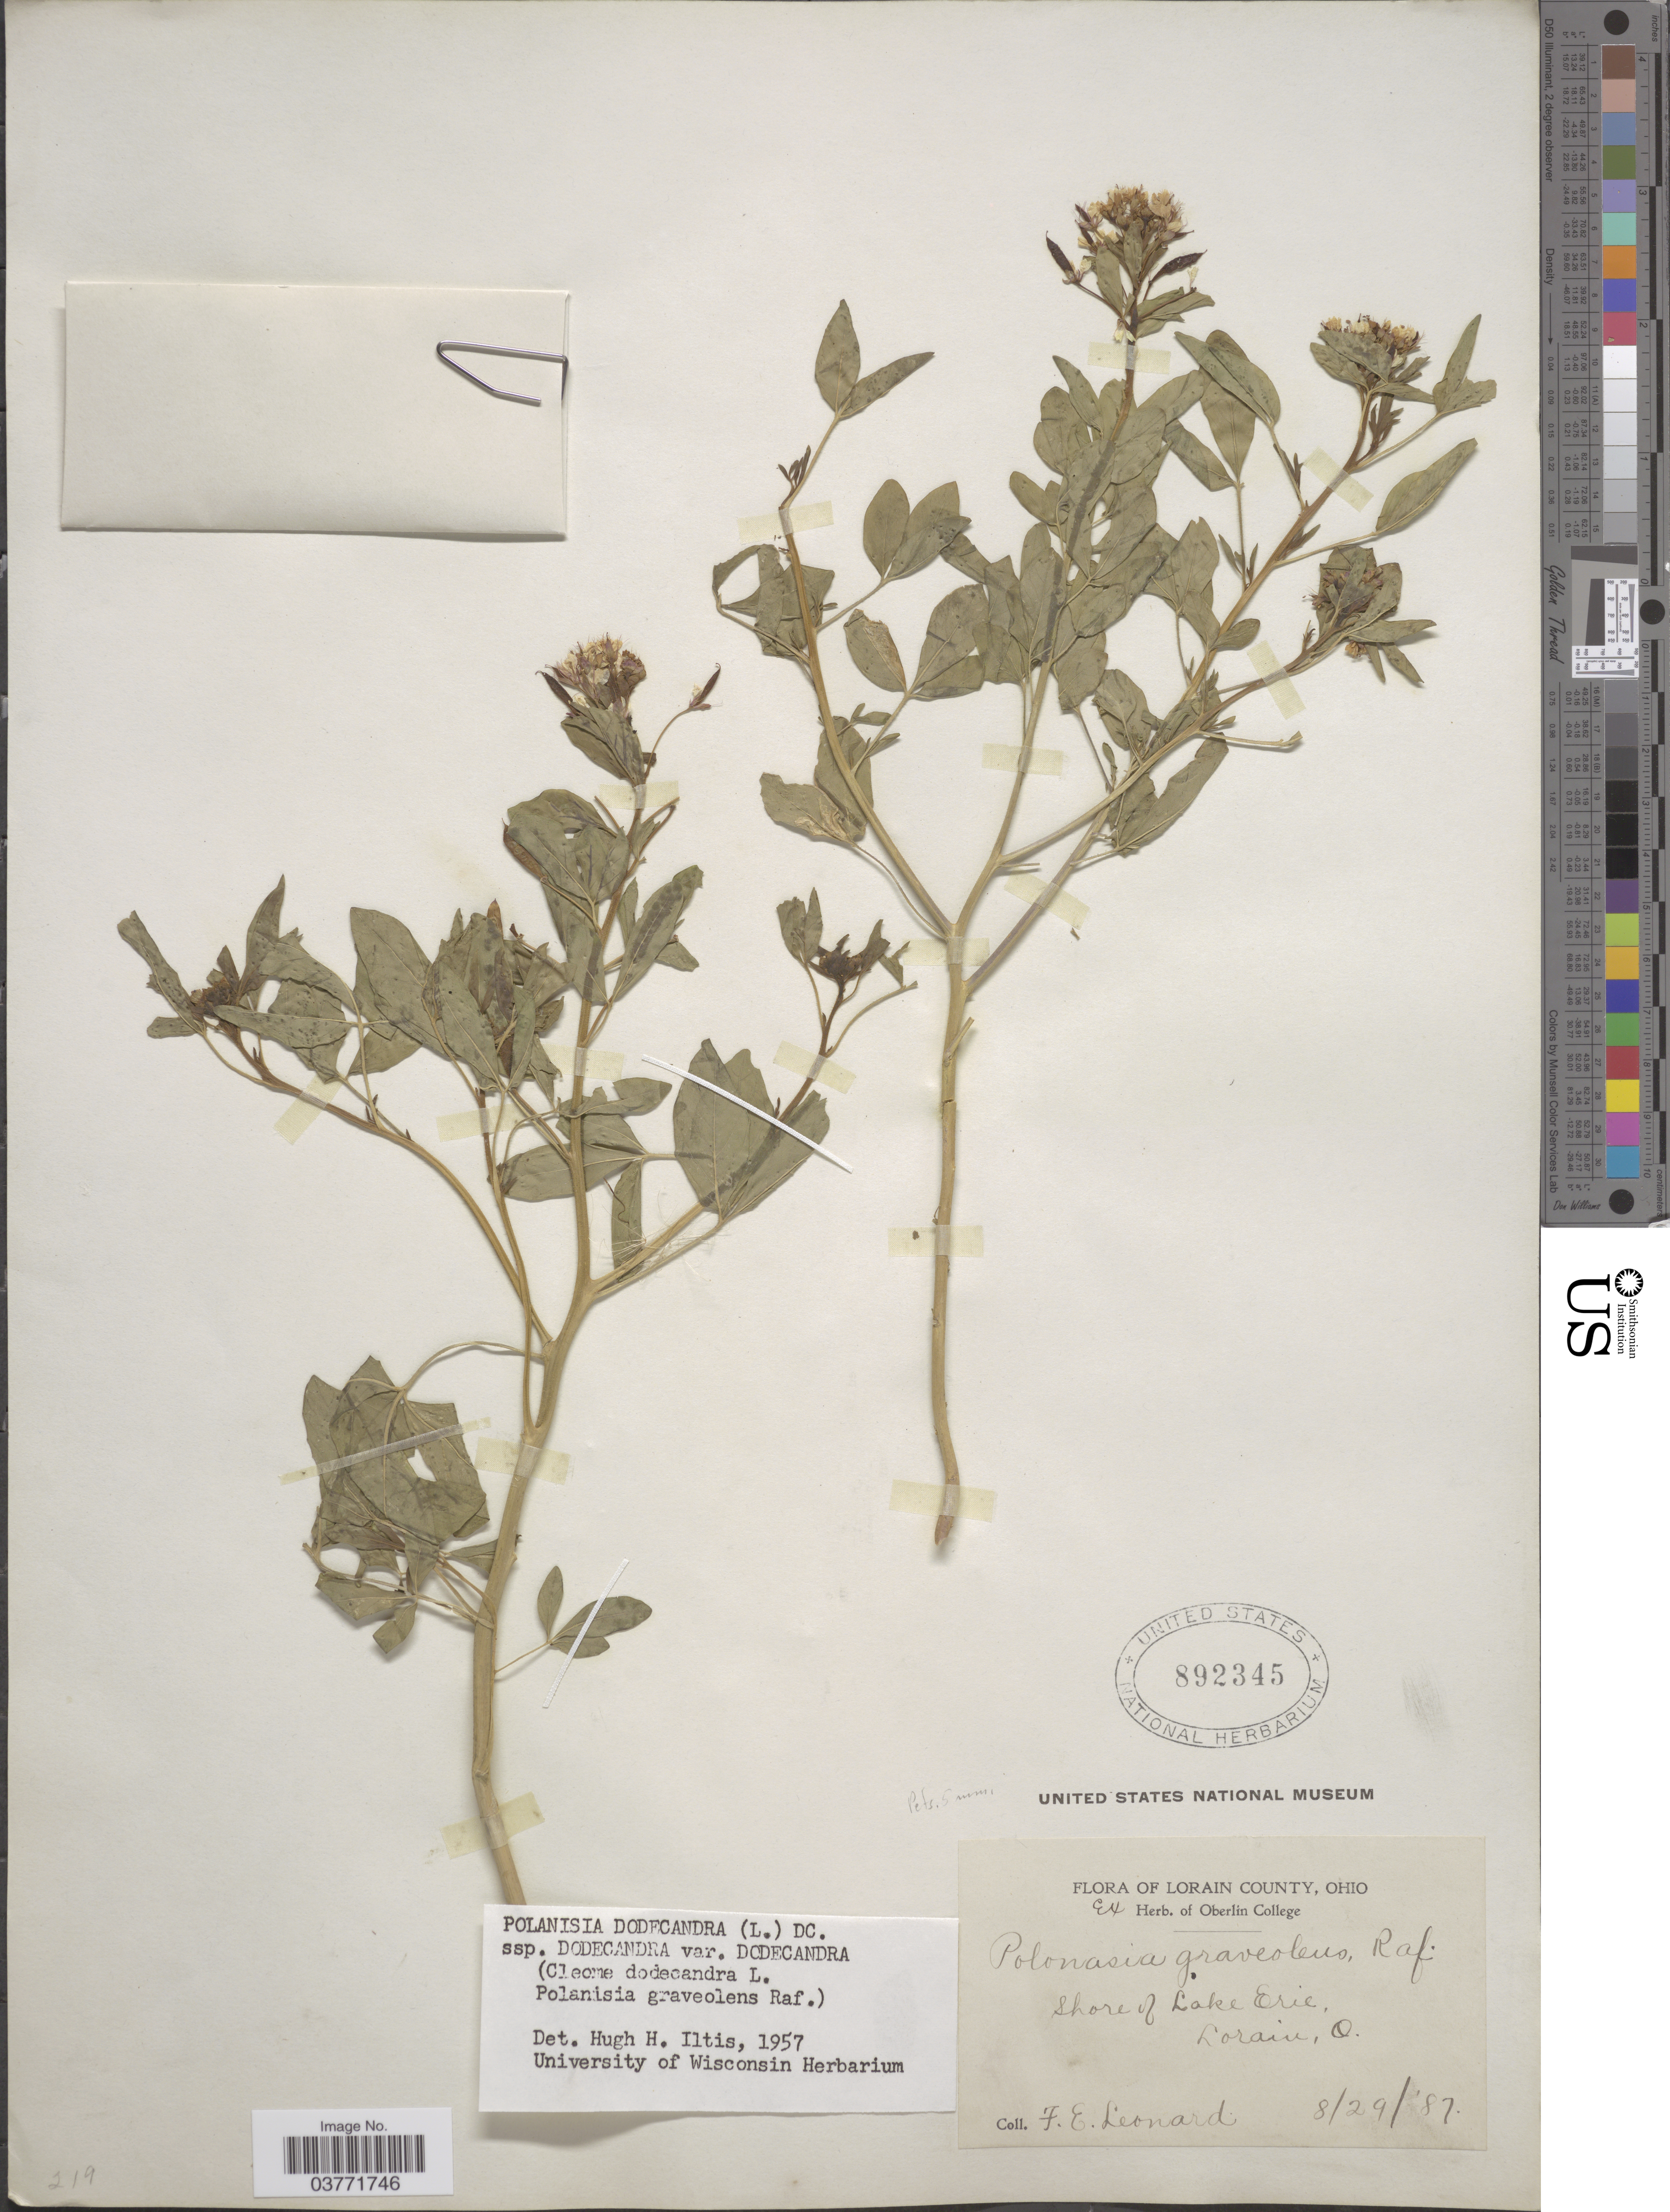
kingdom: Plantae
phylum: Tracheophyta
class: Magnoliopsida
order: Brassicales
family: Cleomaceae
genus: Polanisia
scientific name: Polanisia dodecandra subsp. dodecandra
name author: (L.) DC.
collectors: F. Leonard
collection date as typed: Transcribed d/m/y: 29/8/87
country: United States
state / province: Ohio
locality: Lorain County. Shore of Lake Erie, Lorain.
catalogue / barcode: US 892345